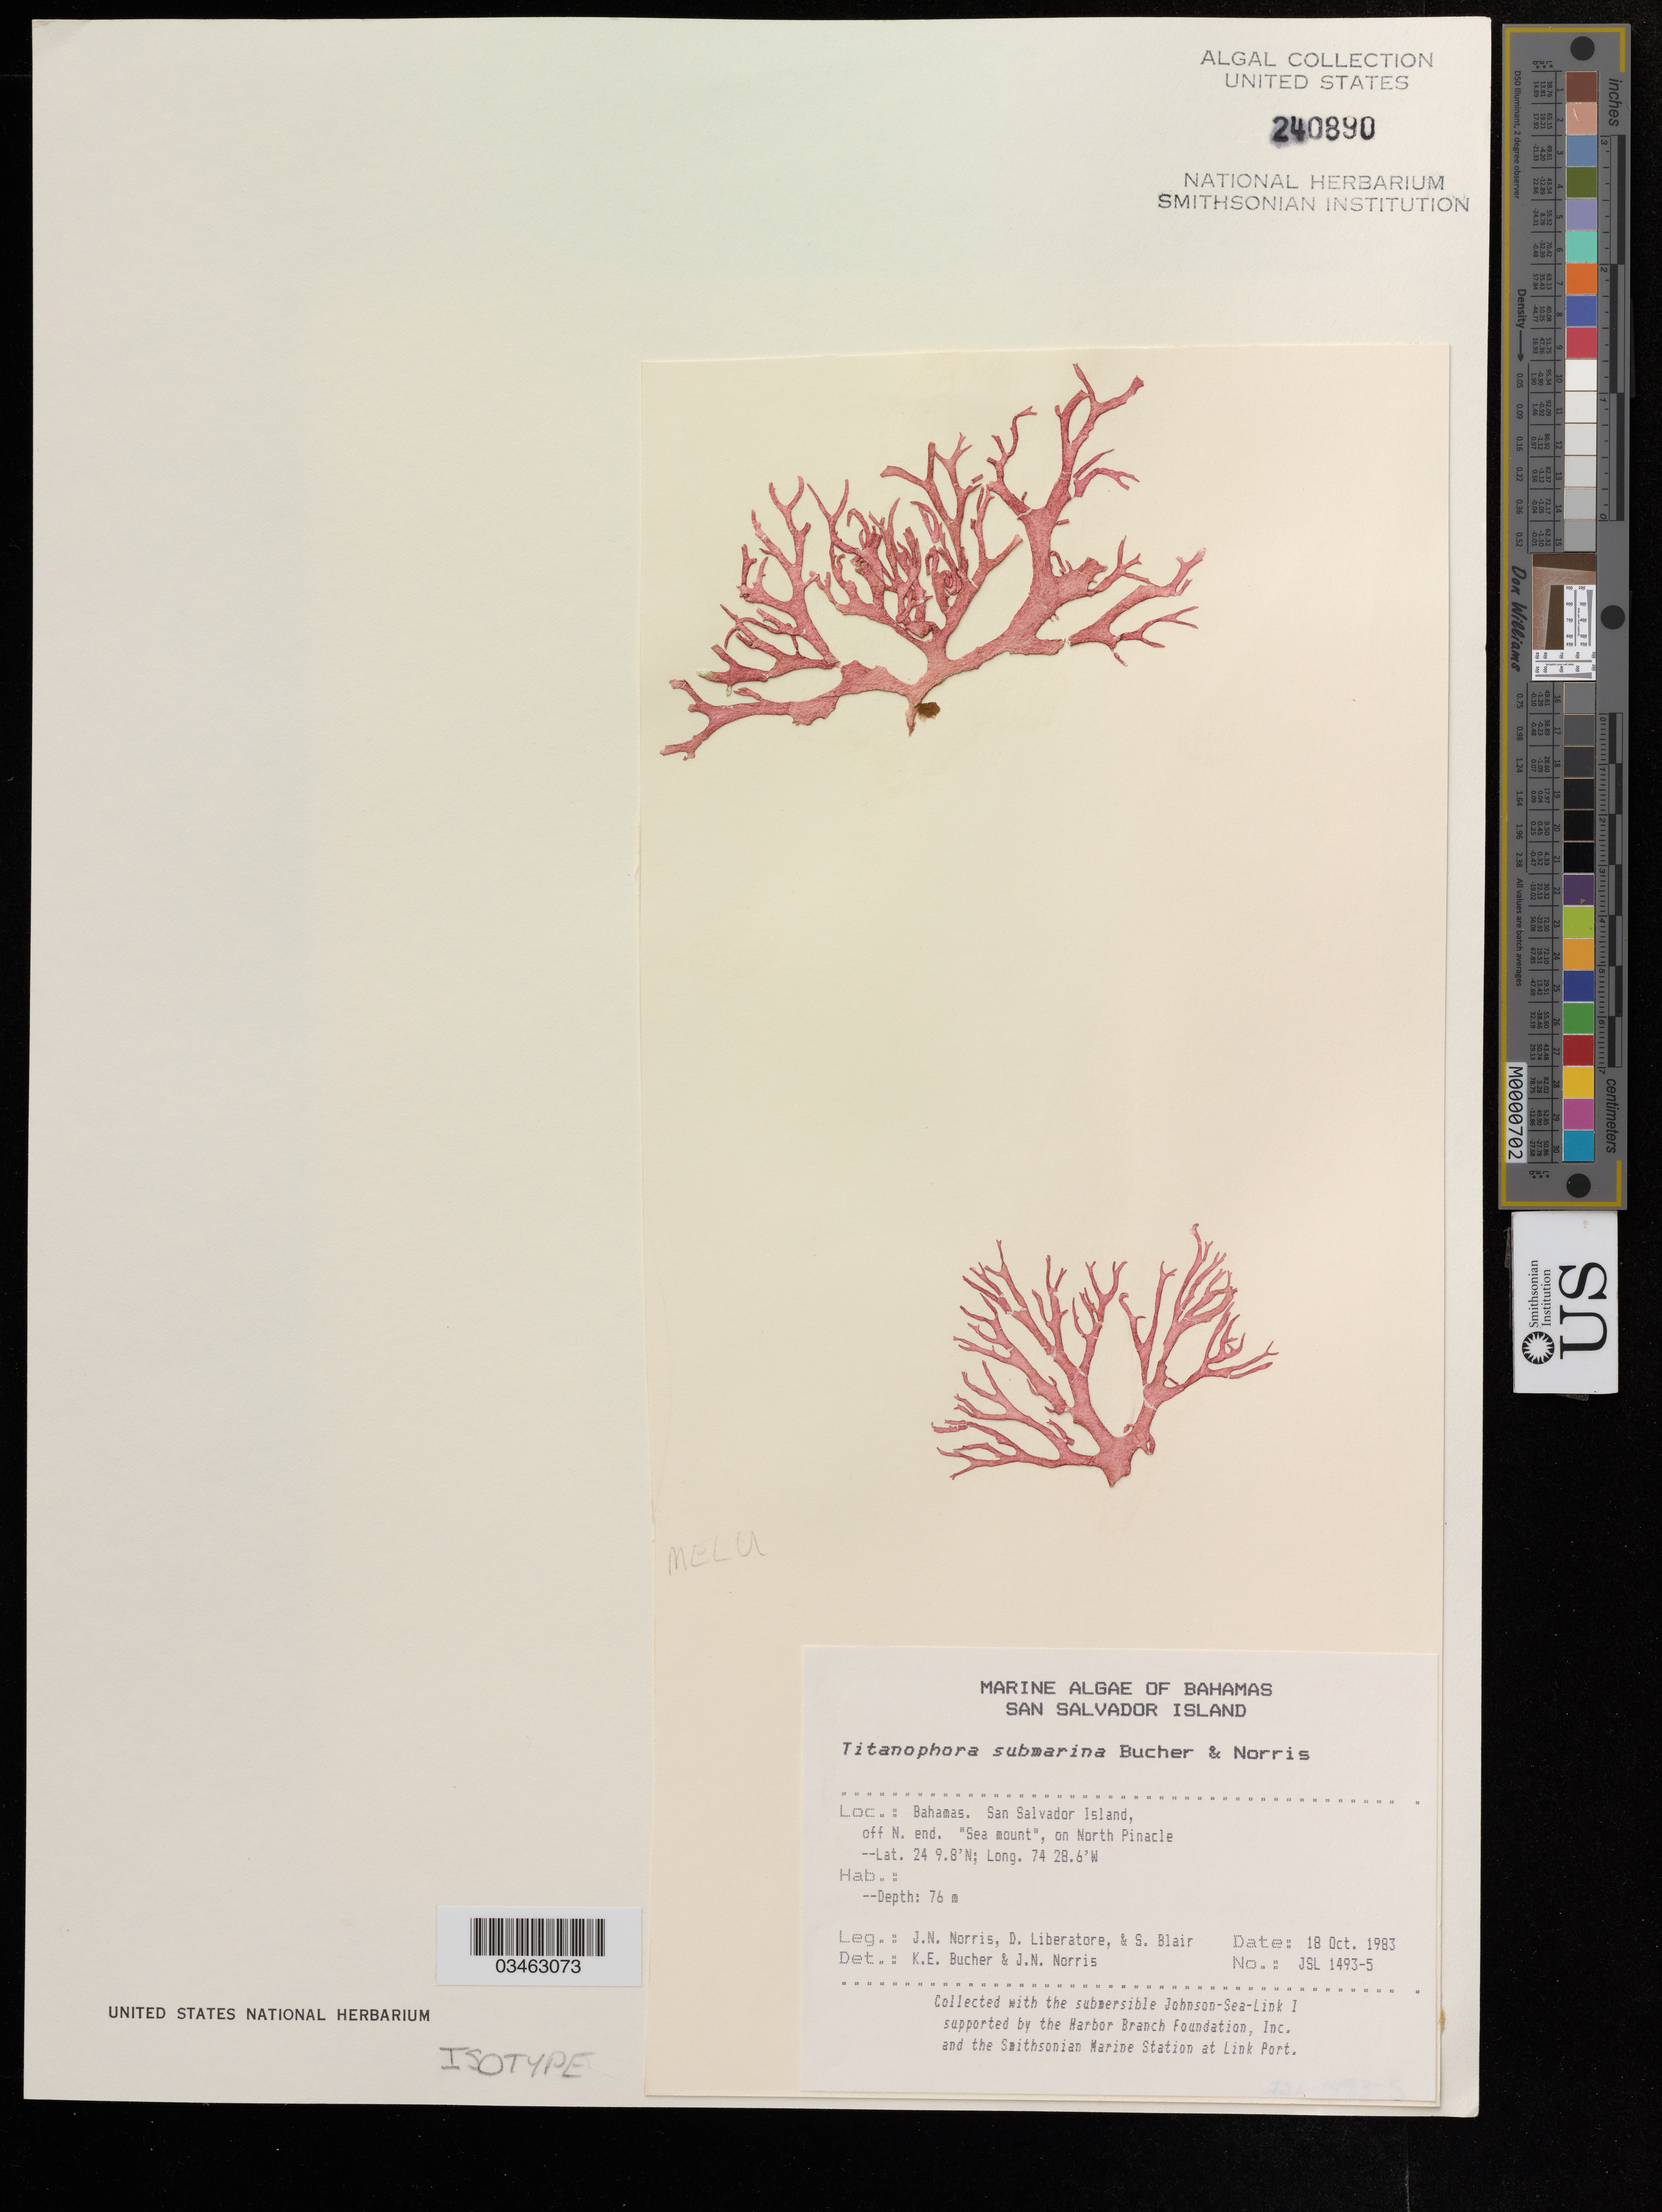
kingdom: Plantae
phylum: Rhodophyta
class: Florideophyceae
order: Nemastomatales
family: Schizymeniaceae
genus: Titanophora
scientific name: Titanophora submarina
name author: J.N. Norris & K.E. Bucher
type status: Isotype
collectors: J. N. Norris, D. Liberatore & S. M. Blair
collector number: JSL 1493-5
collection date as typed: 18 Oct 1983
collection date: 1983-10-18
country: Bahamas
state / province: San Salvador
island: San Salvador Island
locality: Sea mount, North Pinacle, off north end of San Salvador Island.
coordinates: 24º9.8'N, 74º28.6'W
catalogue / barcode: US 240890